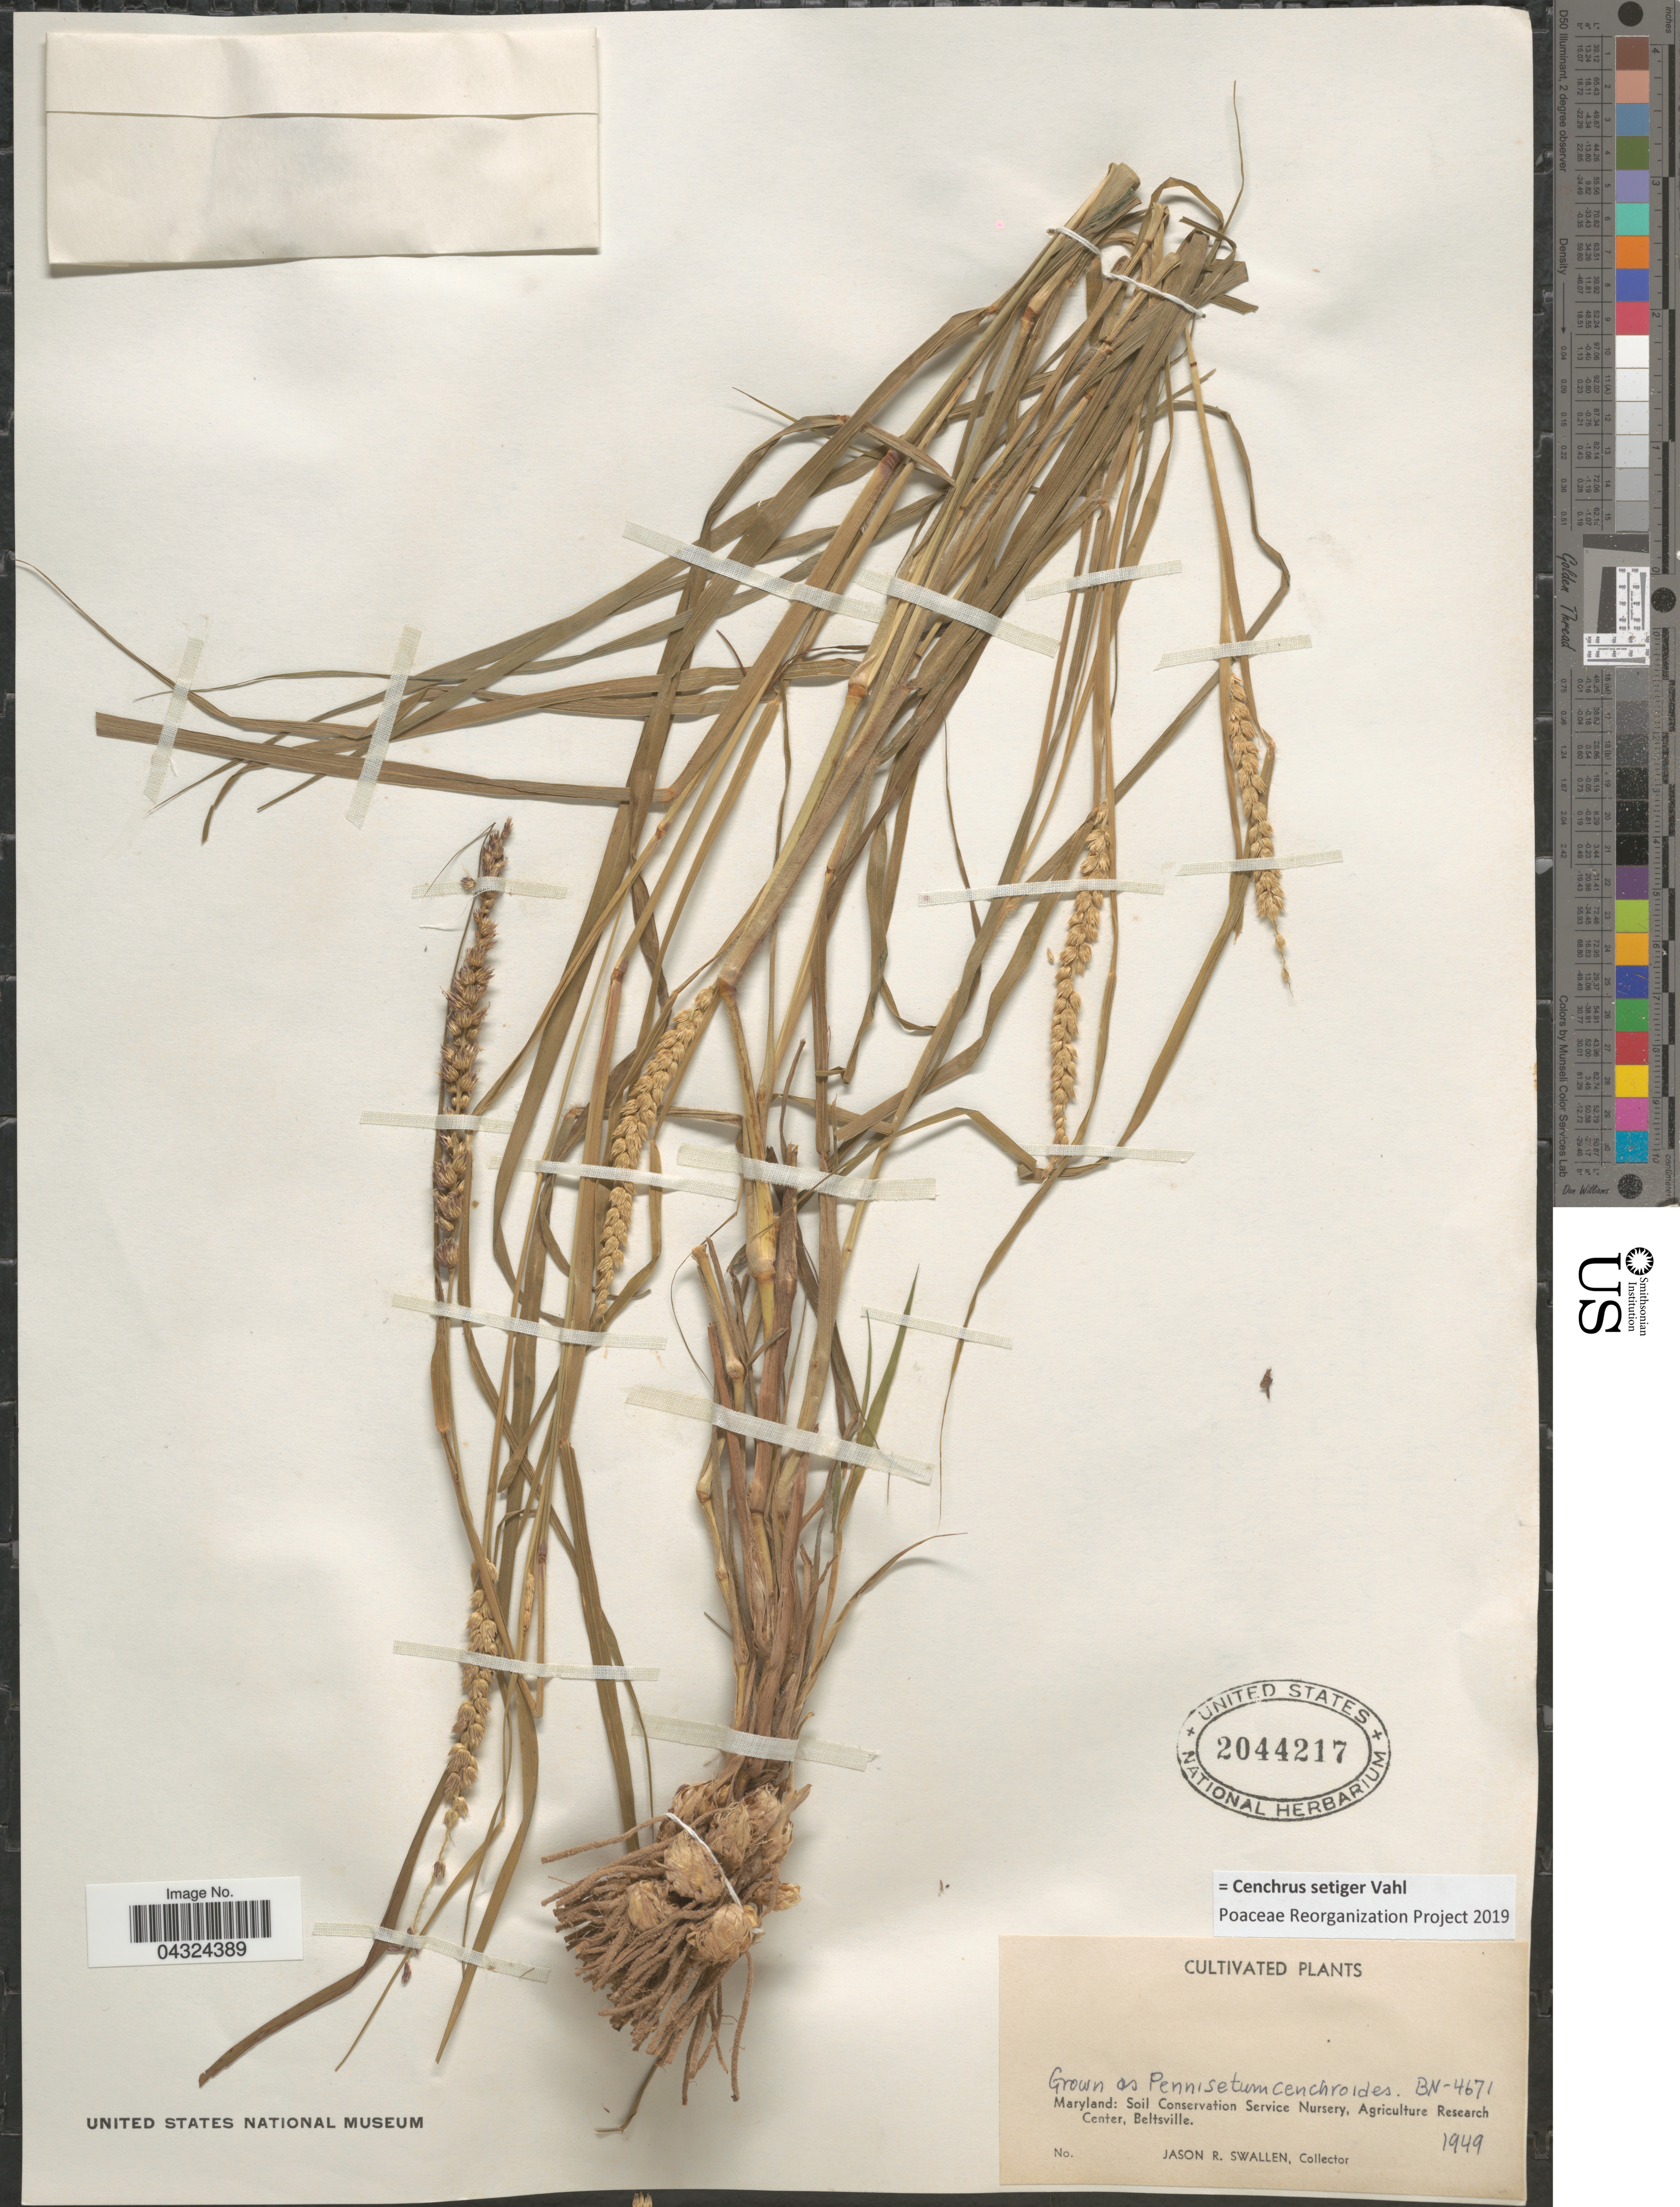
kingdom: Plantae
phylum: Tracheophyta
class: Liliopsida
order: Poales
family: Poaceae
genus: Cenchrus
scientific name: Cenchrus setiger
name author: Vahl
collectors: J. R. Swallen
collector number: BN-4671?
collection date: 1949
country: United States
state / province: Maryland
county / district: Prince George's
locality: Soil Conservation Service Nursery, Agriculture Research Center, Beltsville.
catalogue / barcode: US 2044217